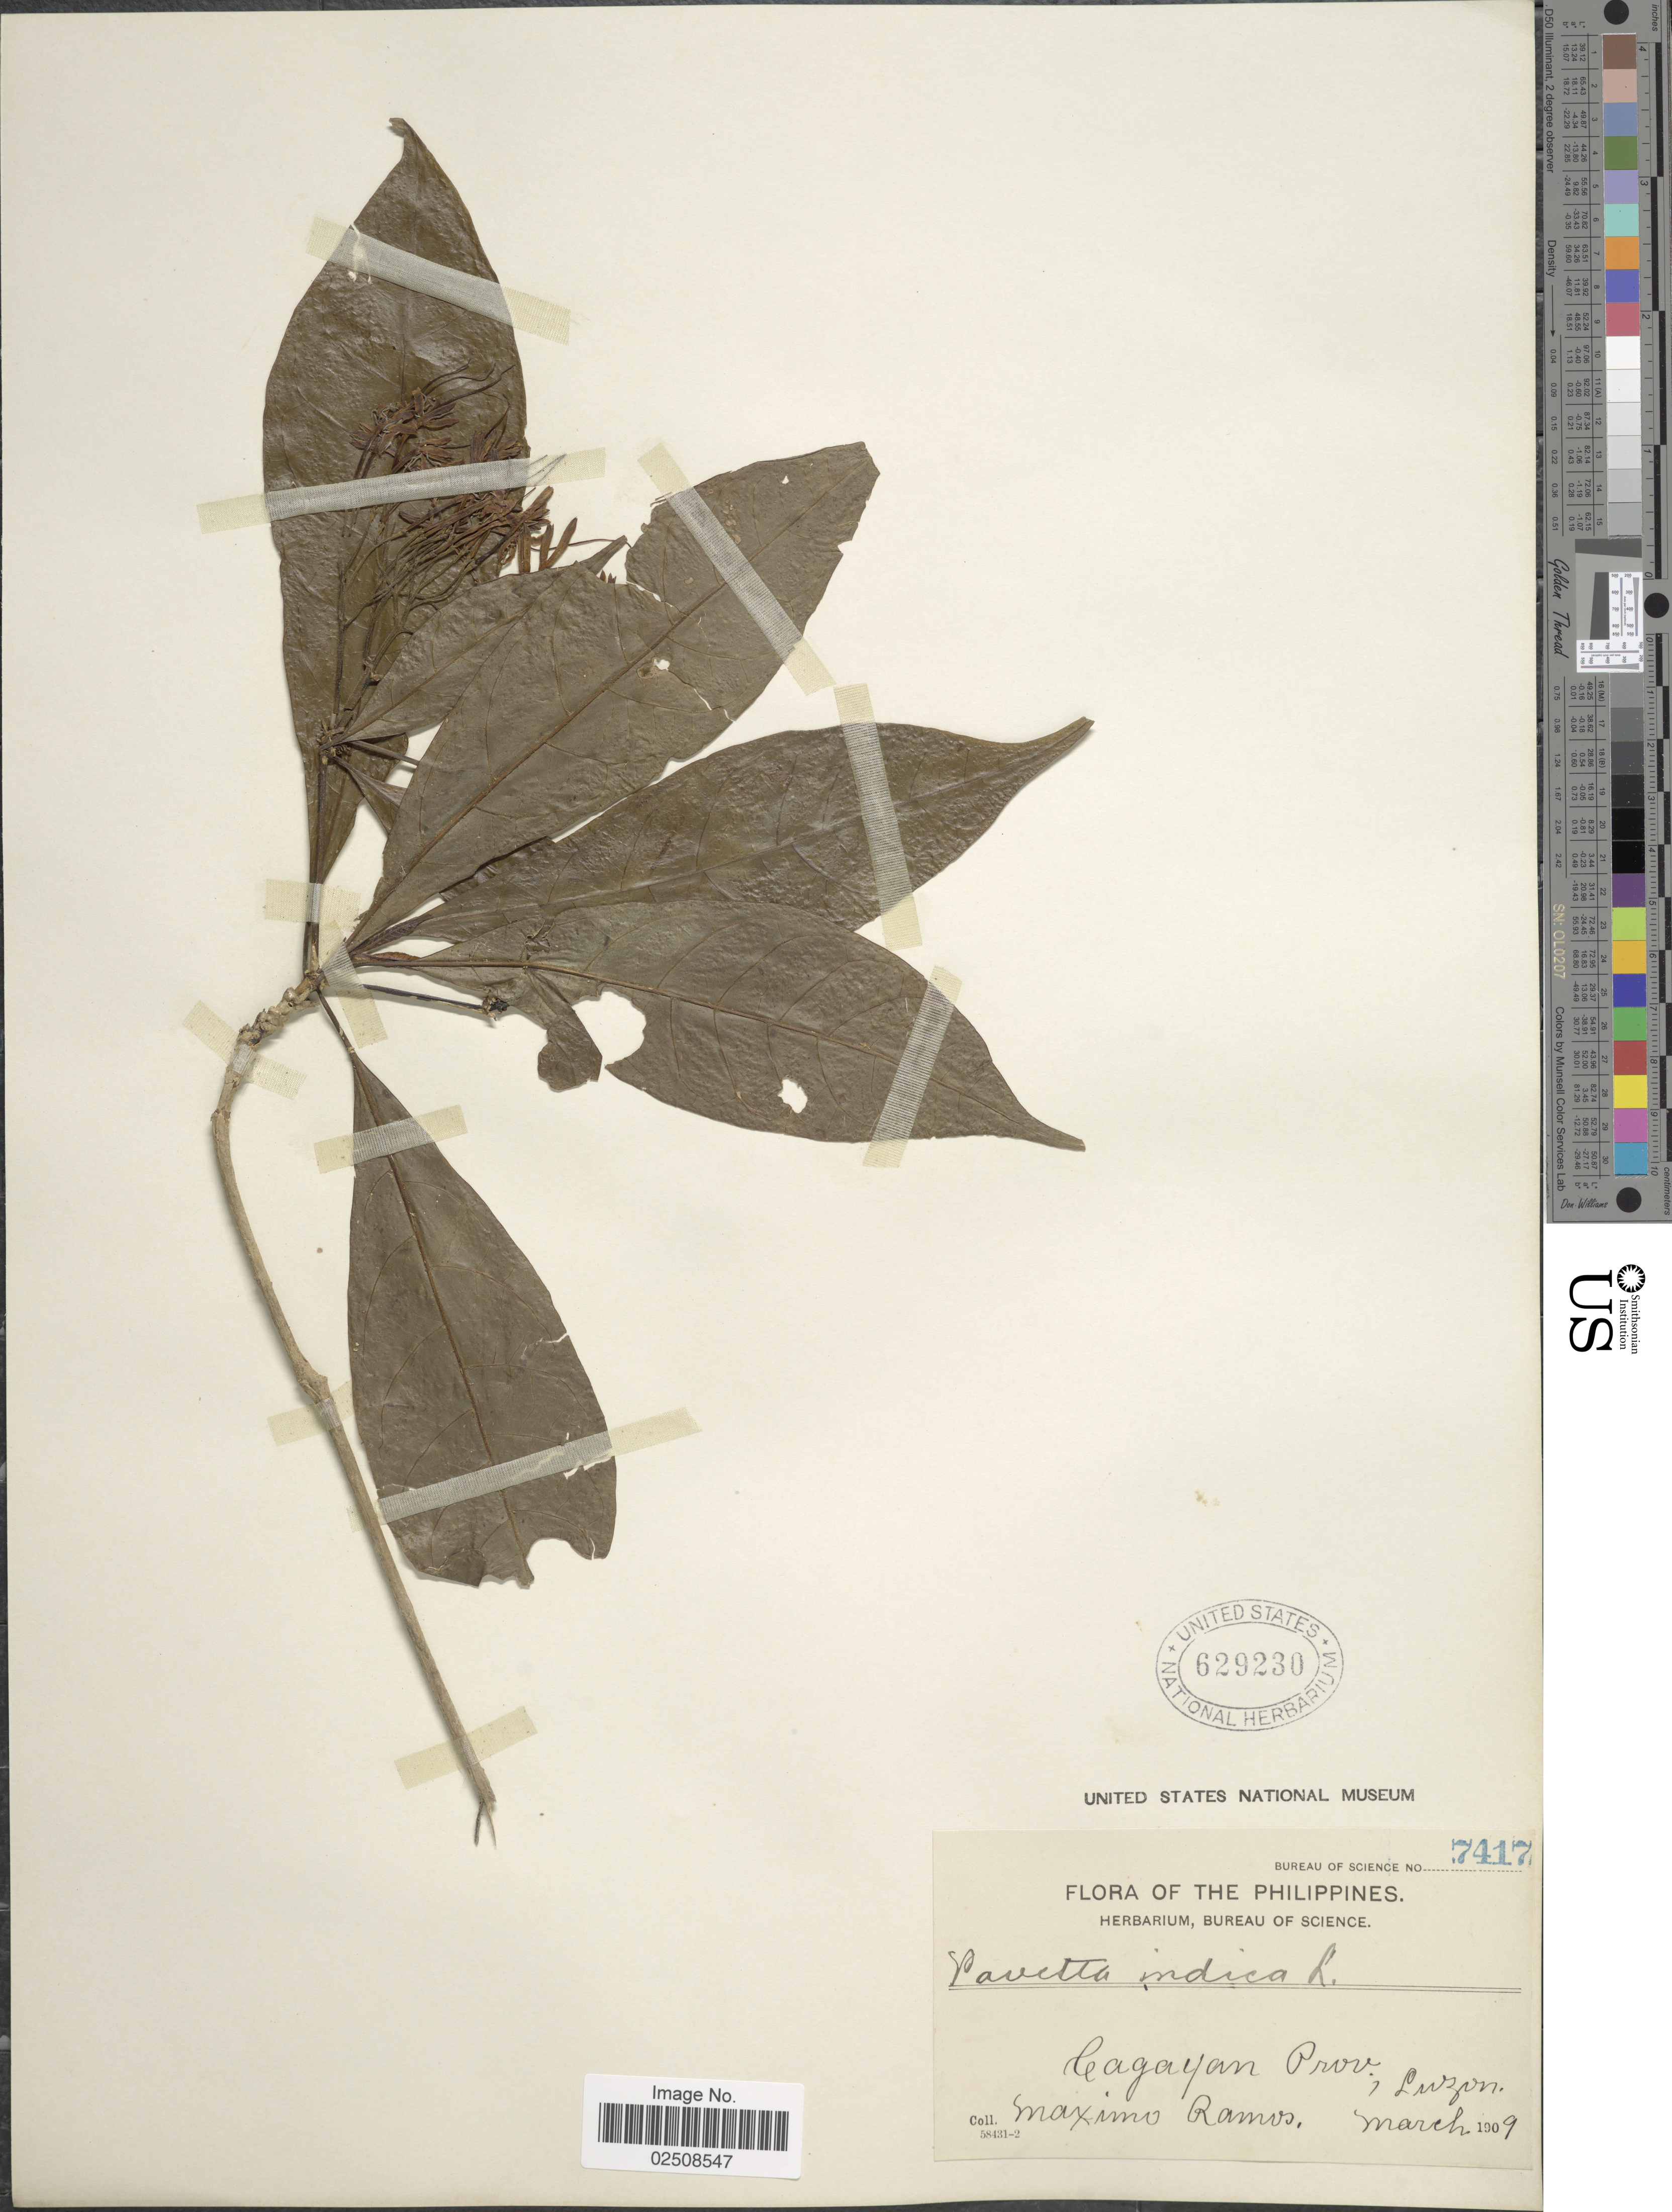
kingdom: Plantae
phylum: Tracheophyta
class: Magnoliopsida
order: Gentianales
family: Rubiaceae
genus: Pavetta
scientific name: Pavetta indica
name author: L.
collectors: M. Ramos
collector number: Breau of Science 7417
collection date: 1909-03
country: Philippines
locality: Cagayan Prov., Luzon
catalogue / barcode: US 629230